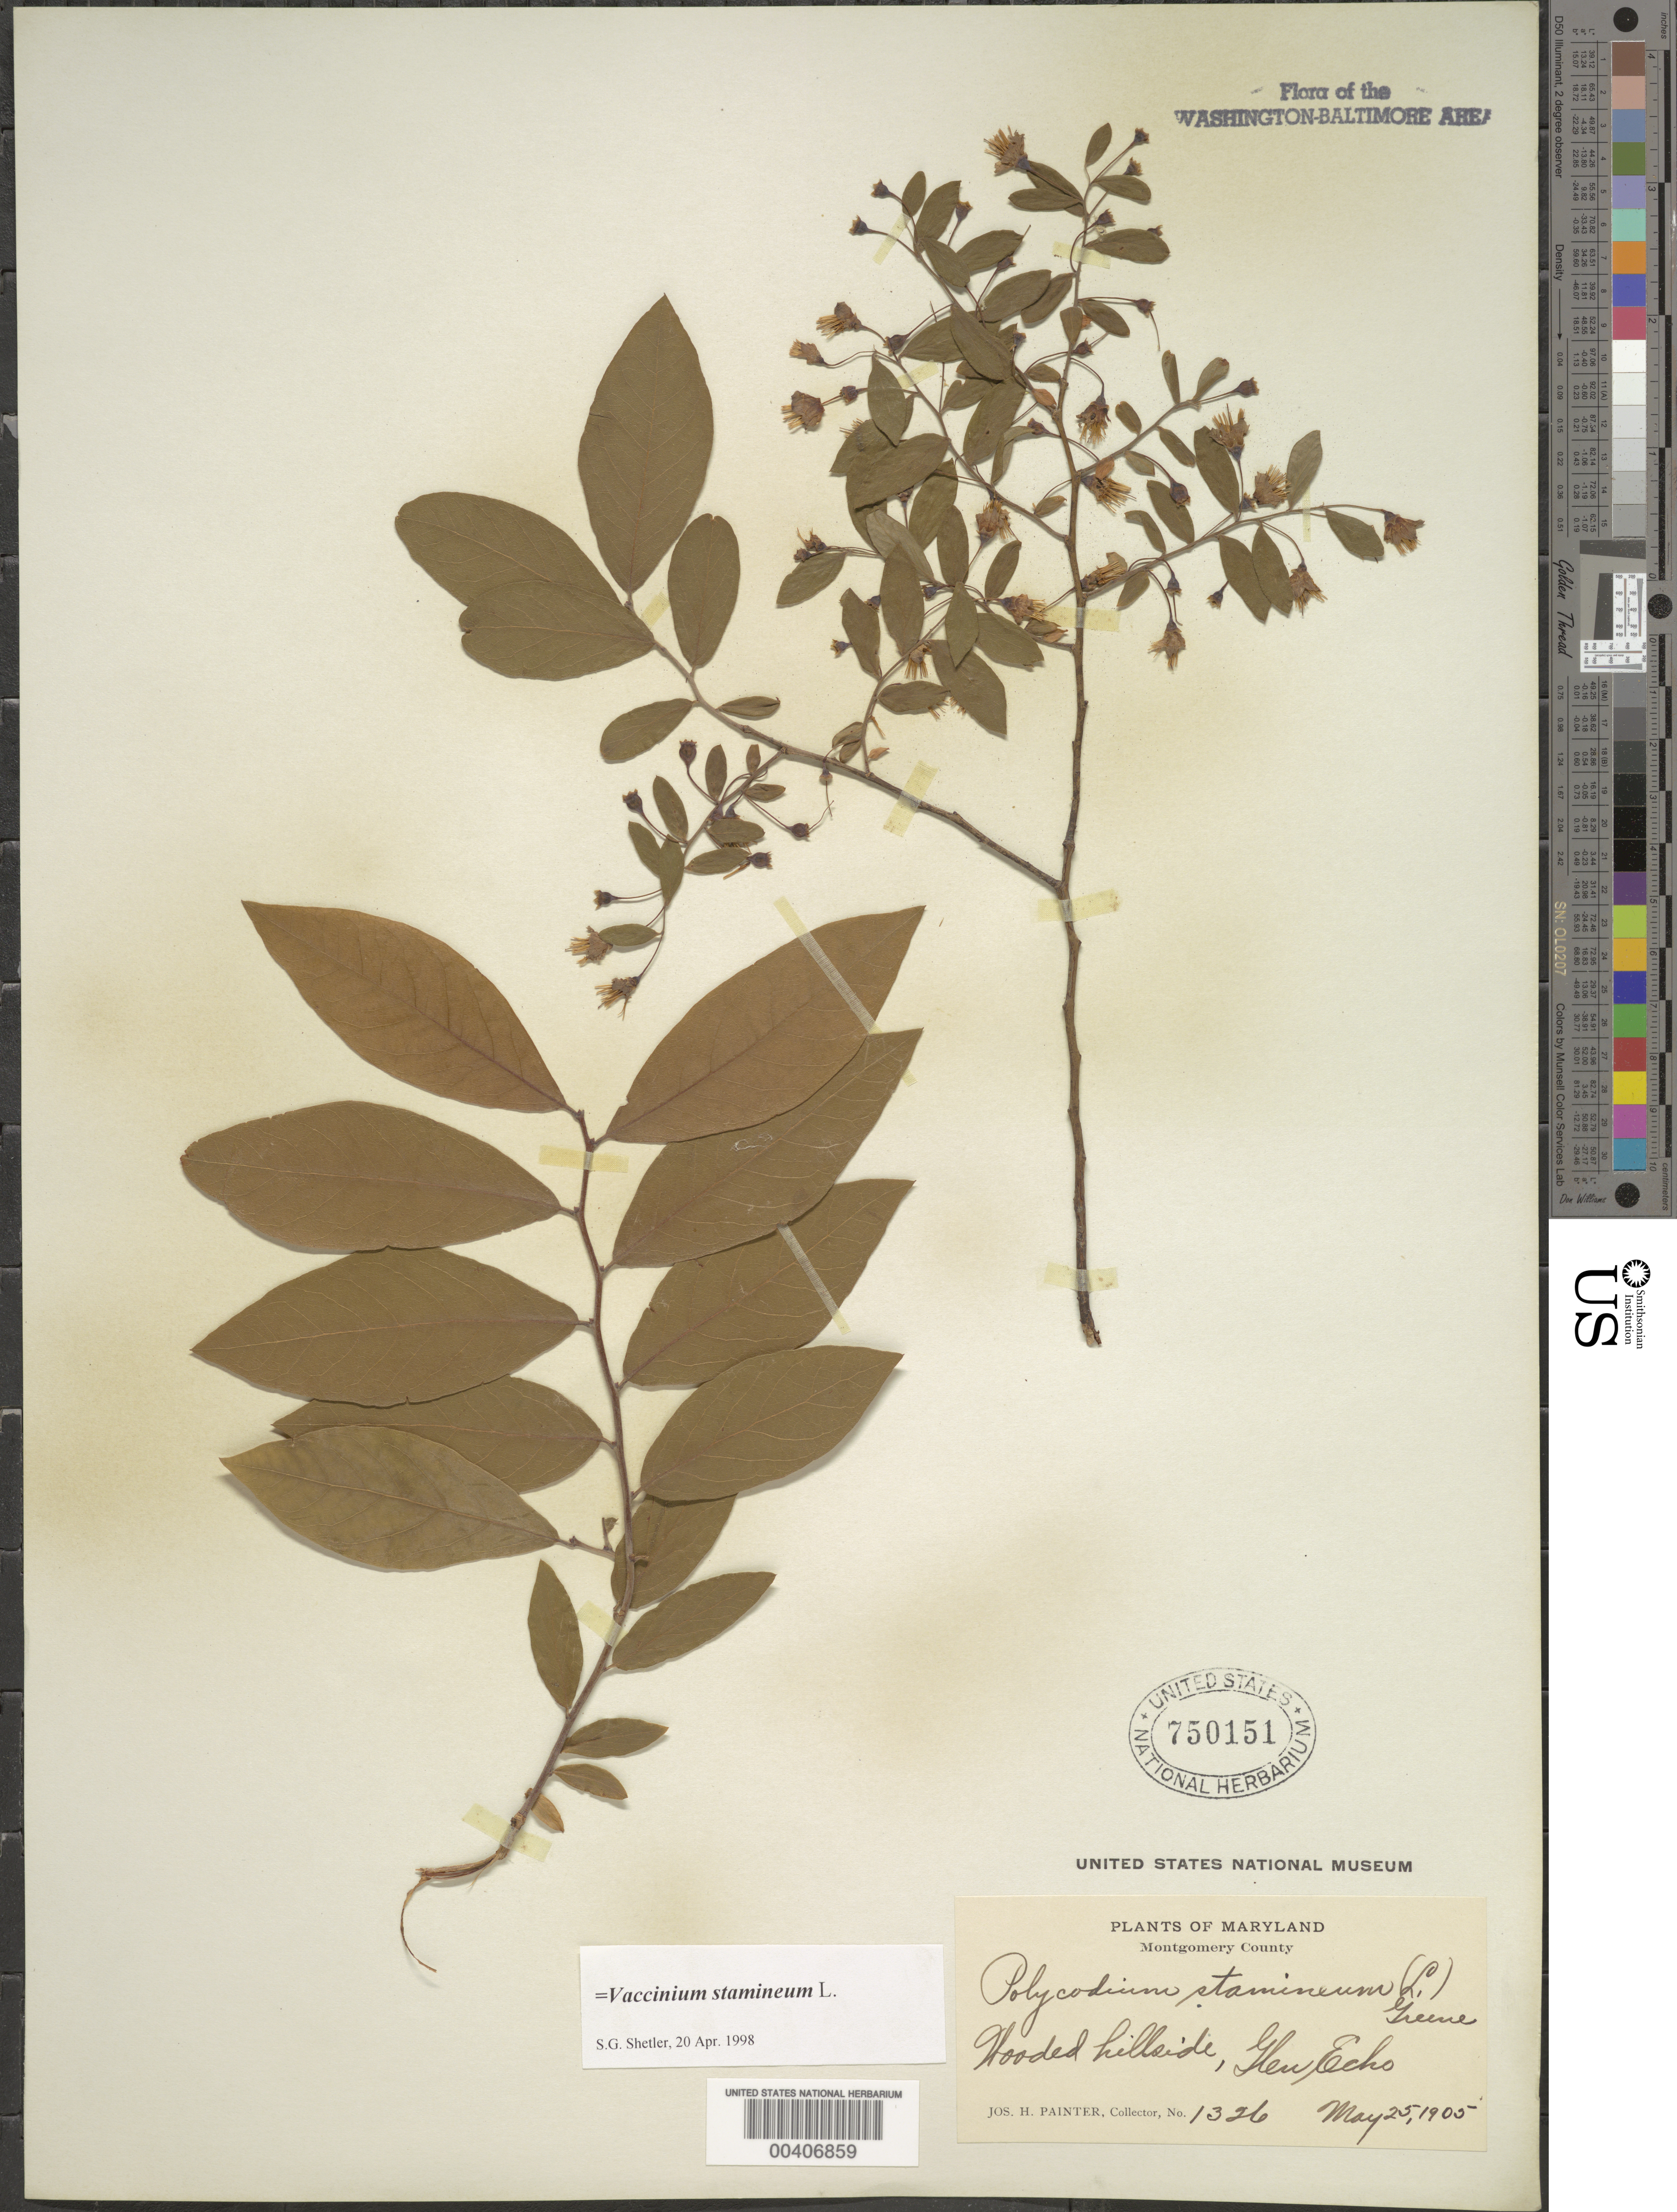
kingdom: Plantae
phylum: Tracheophyta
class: Magnoliopsida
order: Ericales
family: Ericaceae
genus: Vaccinium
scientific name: Vaccinium stamineum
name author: L.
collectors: J. H. Painter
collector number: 1326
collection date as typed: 25 May 1905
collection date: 1905-05-25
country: United States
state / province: Maryland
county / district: Montgomery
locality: Glen Echo C. & O. Canal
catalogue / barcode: US 750151